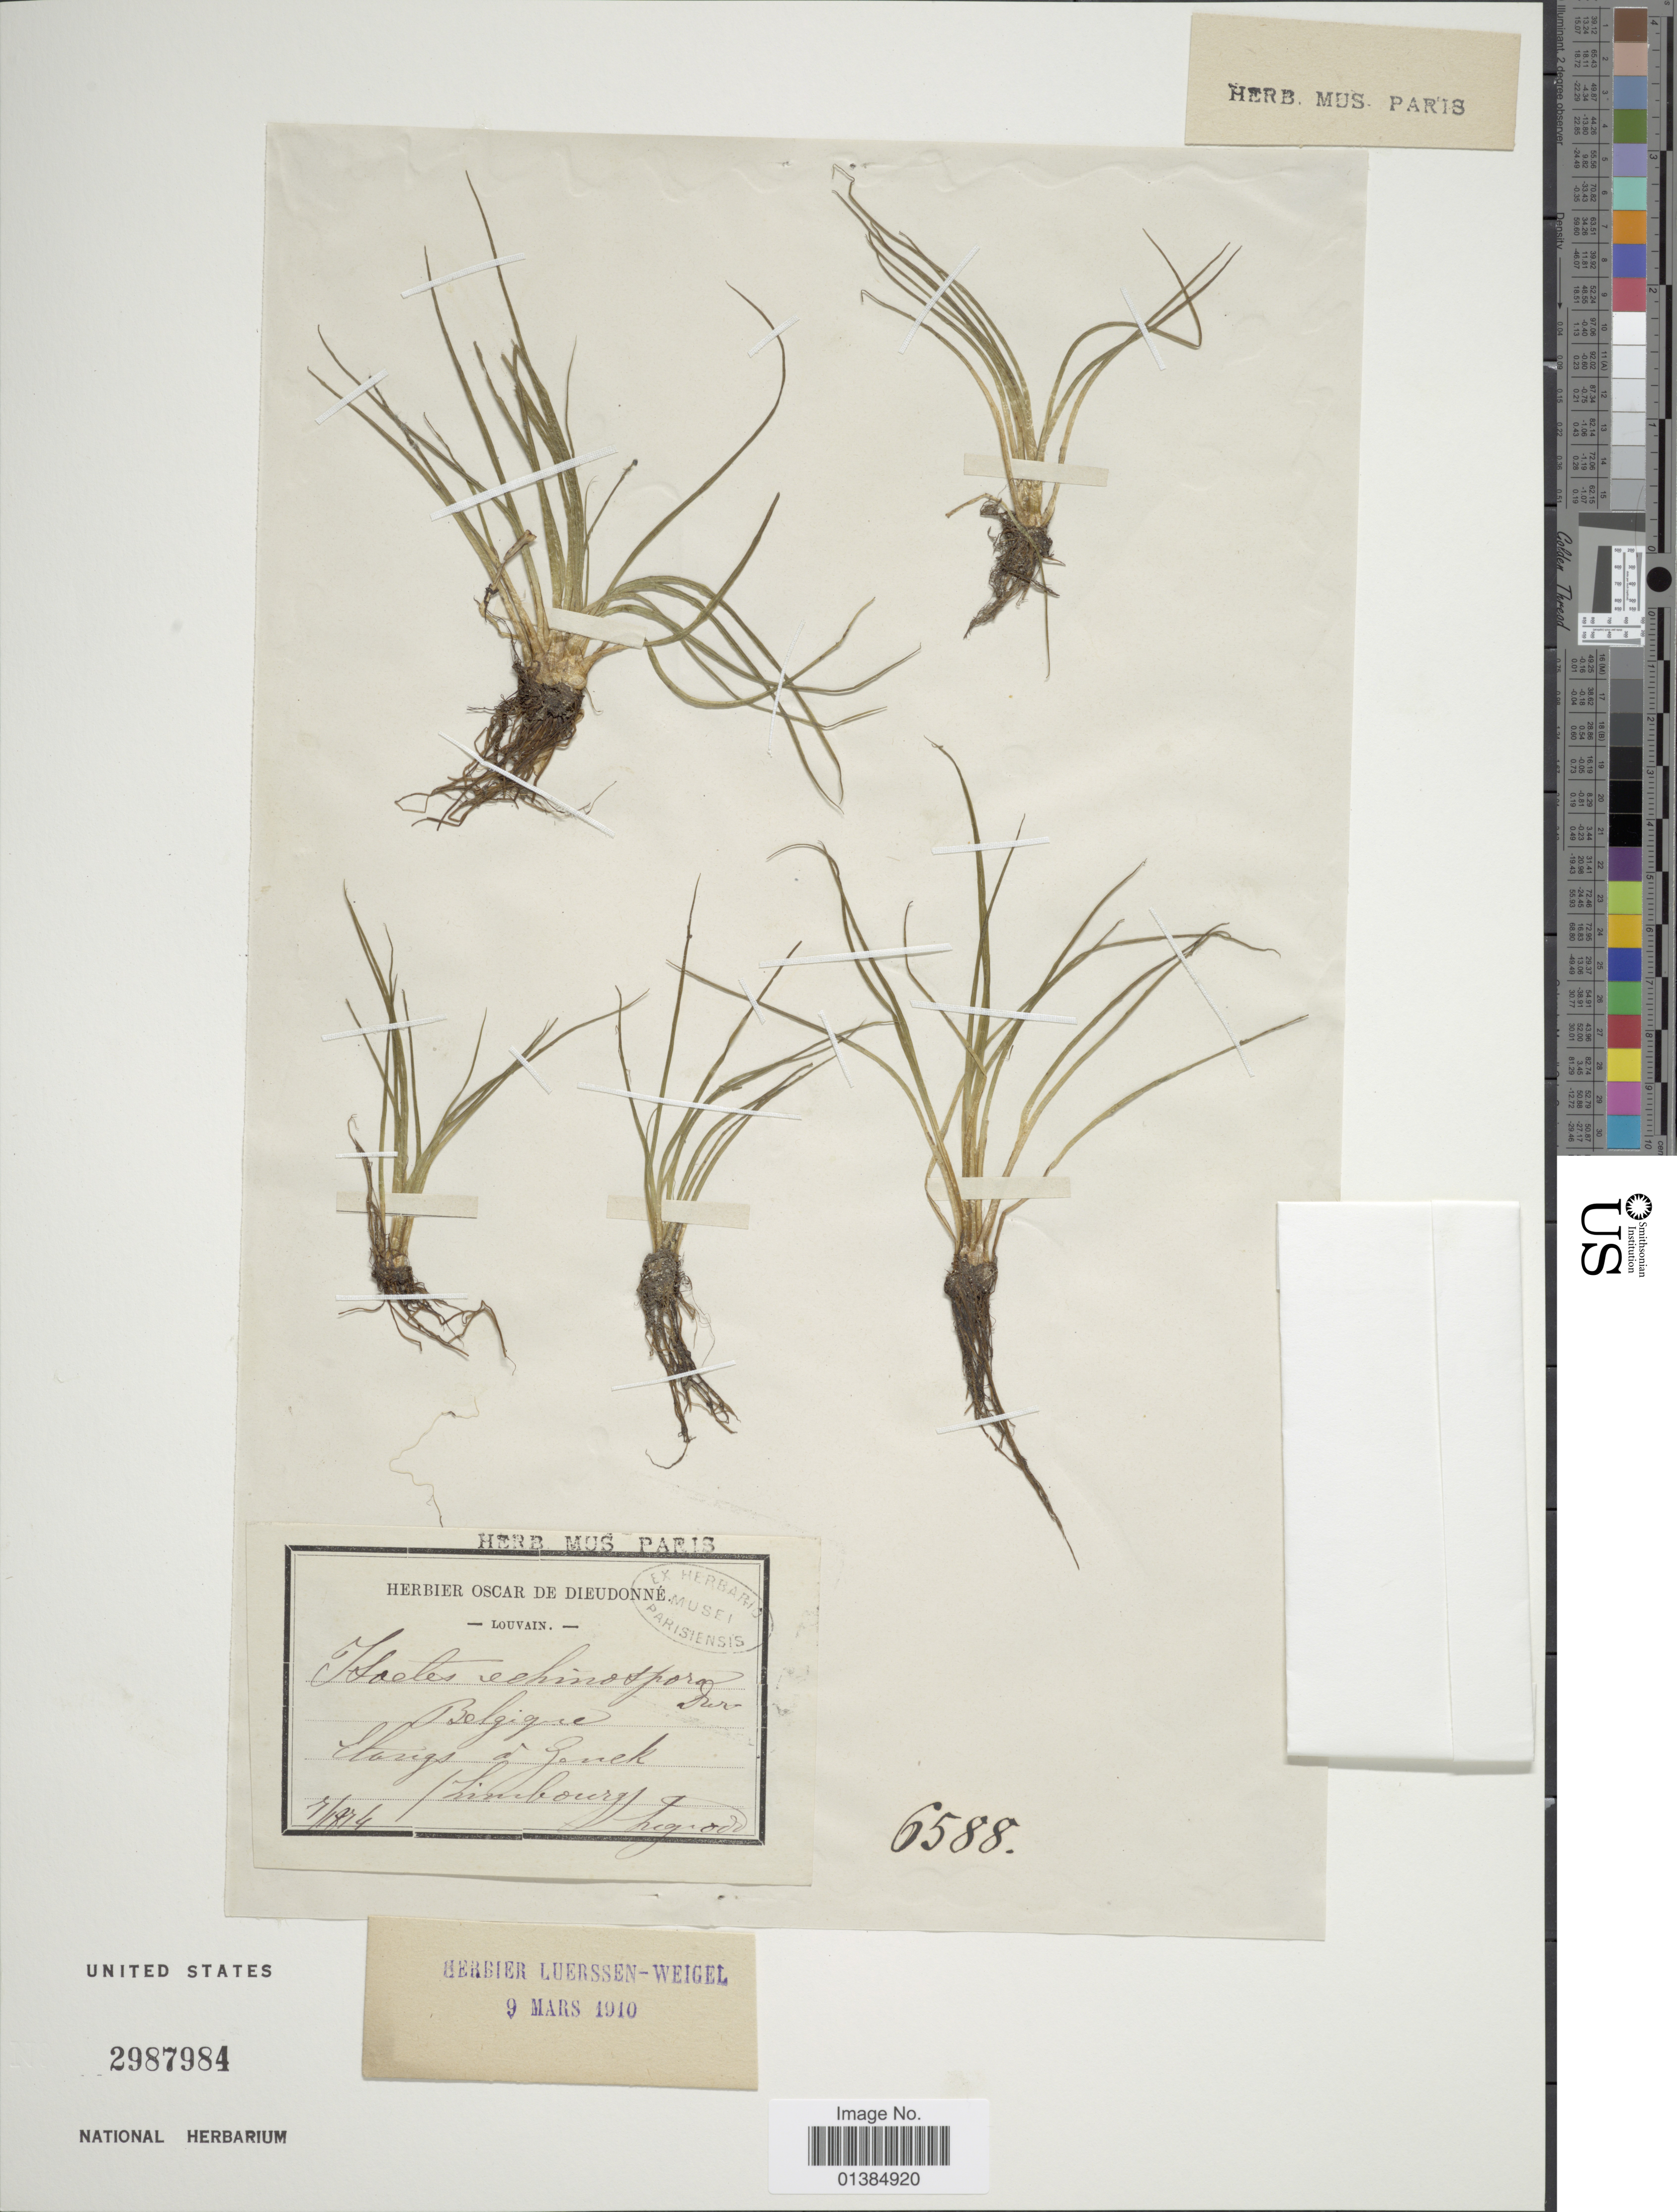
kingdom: Plantae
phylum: Tracheophyta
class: Lycopodiopsida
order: Isoetales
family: Isoetaceae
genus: Isoetes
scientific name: Isoetes echinospora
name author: Durieu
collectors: ex herb. Oscar de Dieudonné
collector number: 6588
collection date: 1874-07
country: Belgium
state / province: Wallonia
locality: Louvain. Etangs a Ganck/Limbourgy. [interpreted]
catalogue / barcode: US 2987984